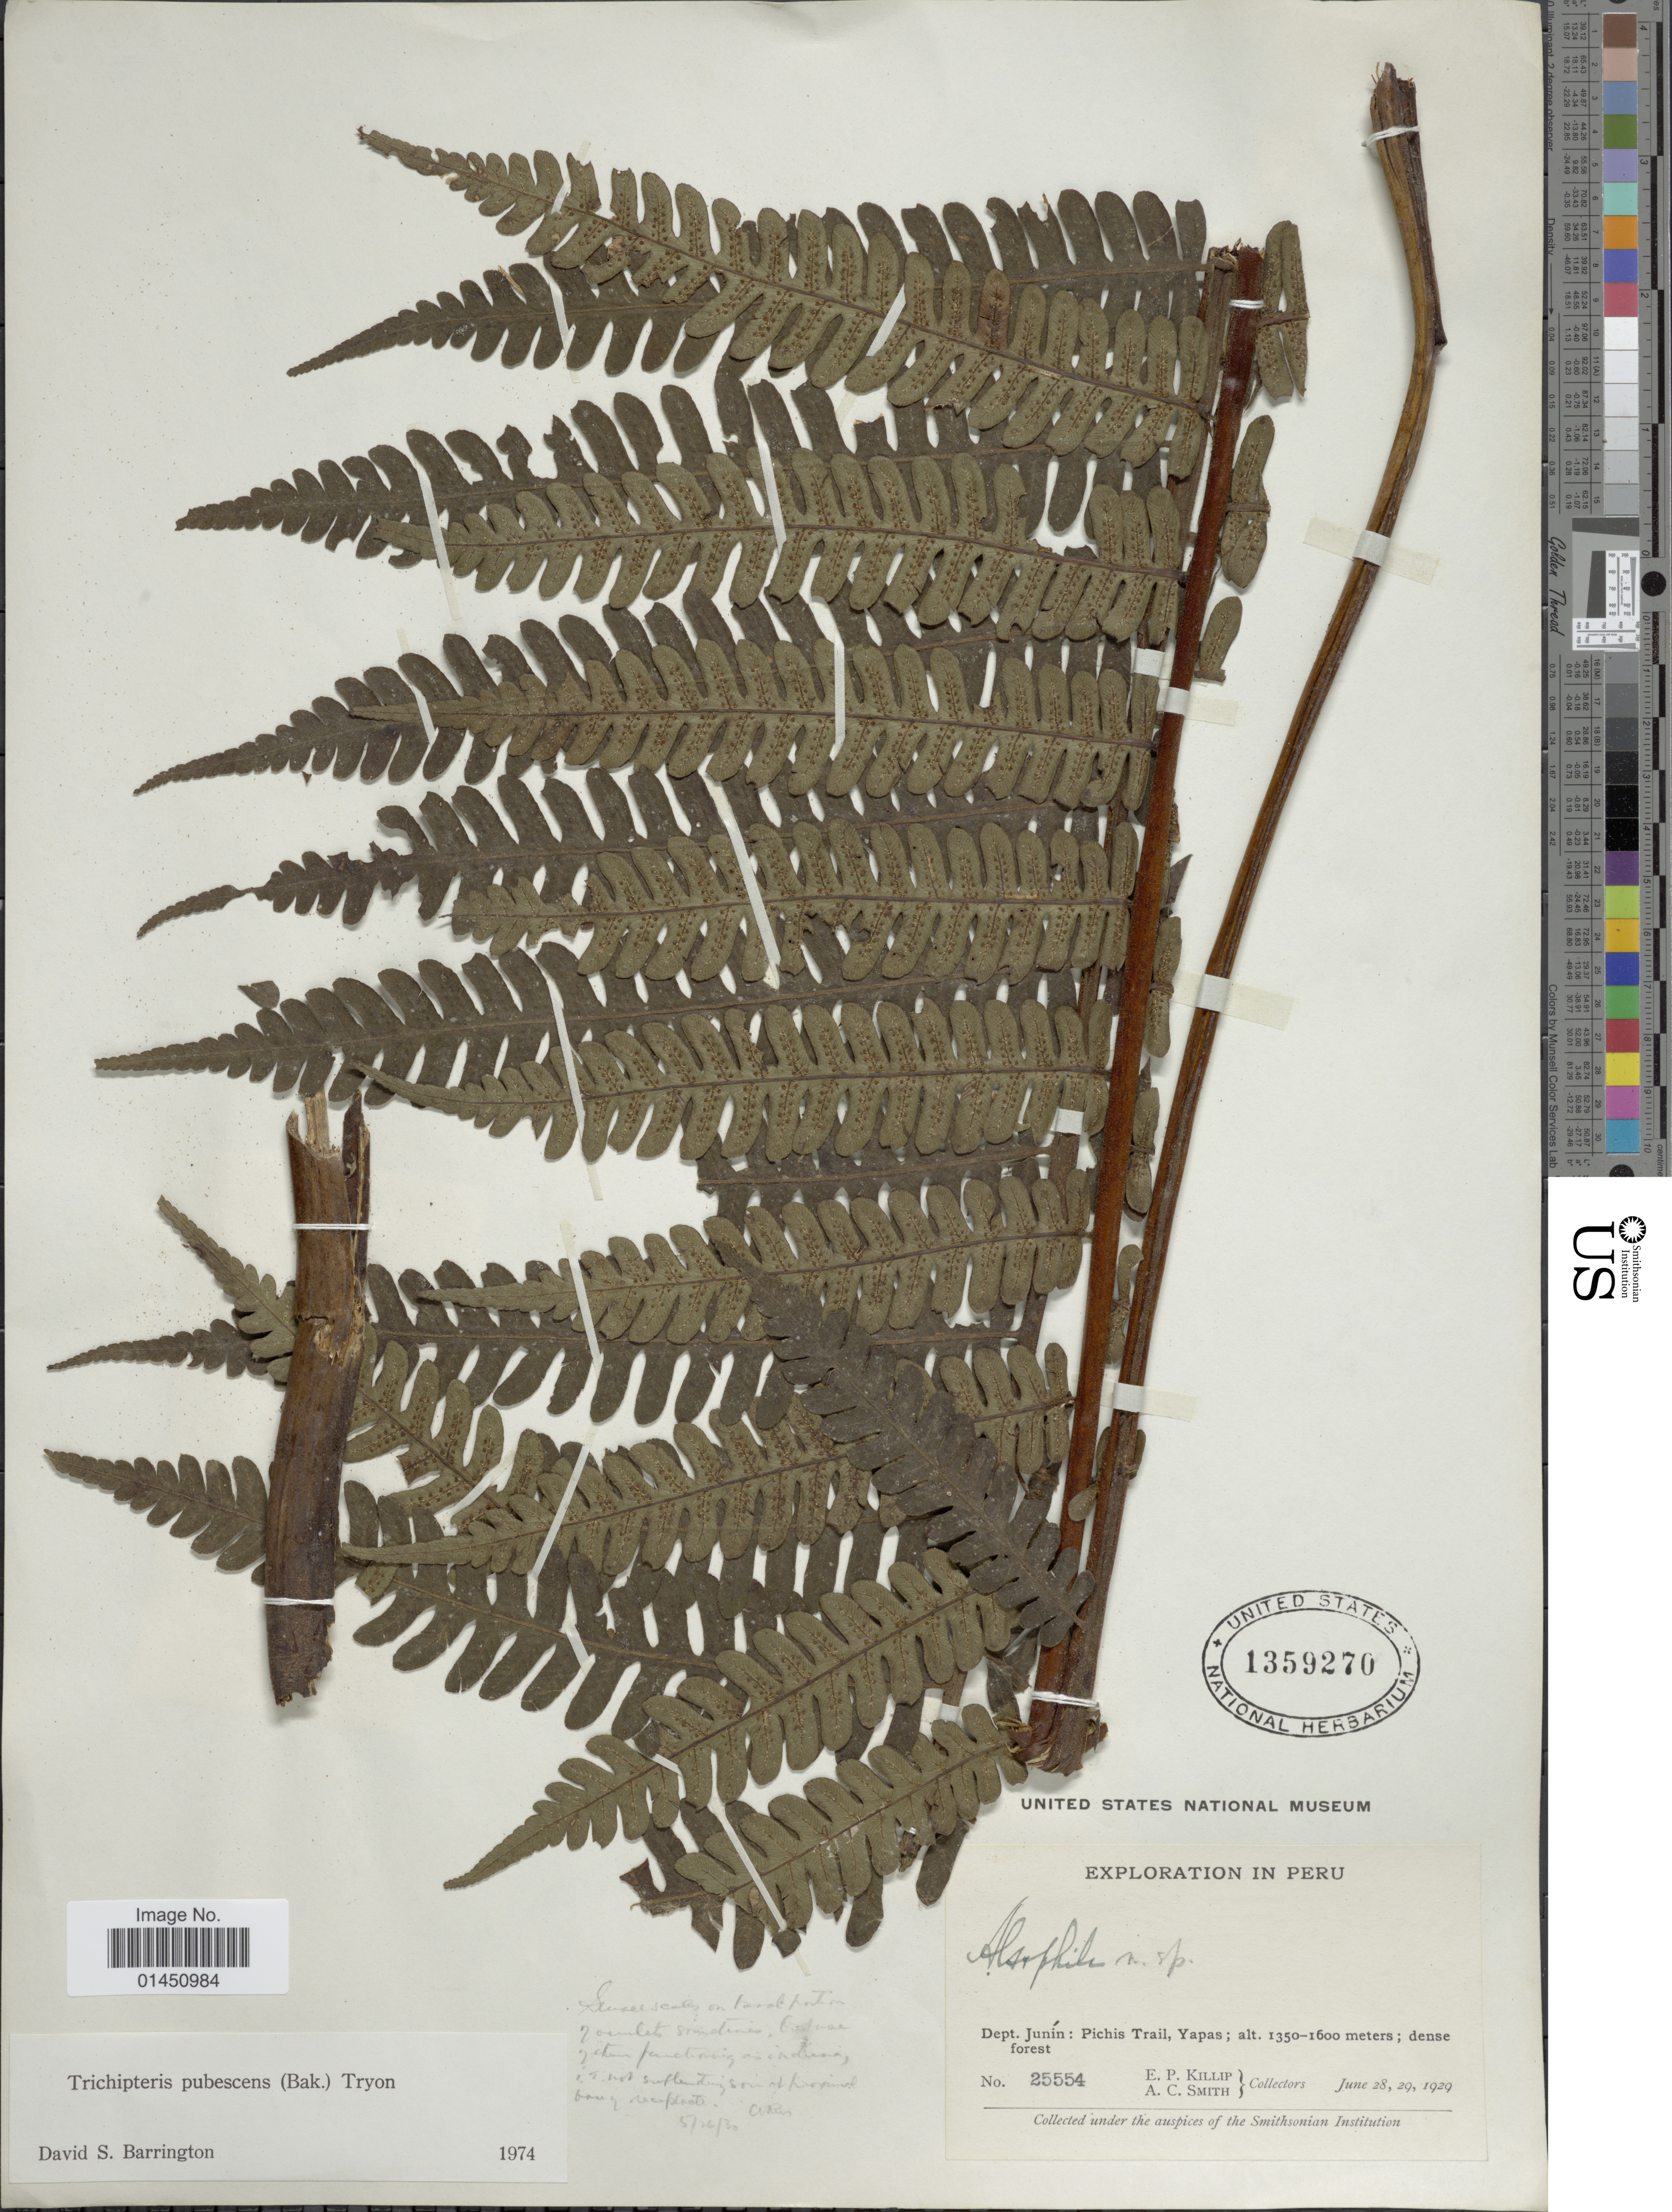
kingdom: Plantae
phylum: Tracheophyta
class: Polypodiopsida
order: Cyatheales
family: Cyatheaceae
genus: Cyathea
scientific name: Cyathea bipinnatifida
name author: (Baker) Domin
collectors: E. P. Killip & A. C. Smith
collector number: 25554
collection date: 1929-06-28/1929-06-29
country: Peru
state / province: Junín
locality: Pichis Trail, Yapas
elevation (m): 1350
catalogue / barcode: US 1359270